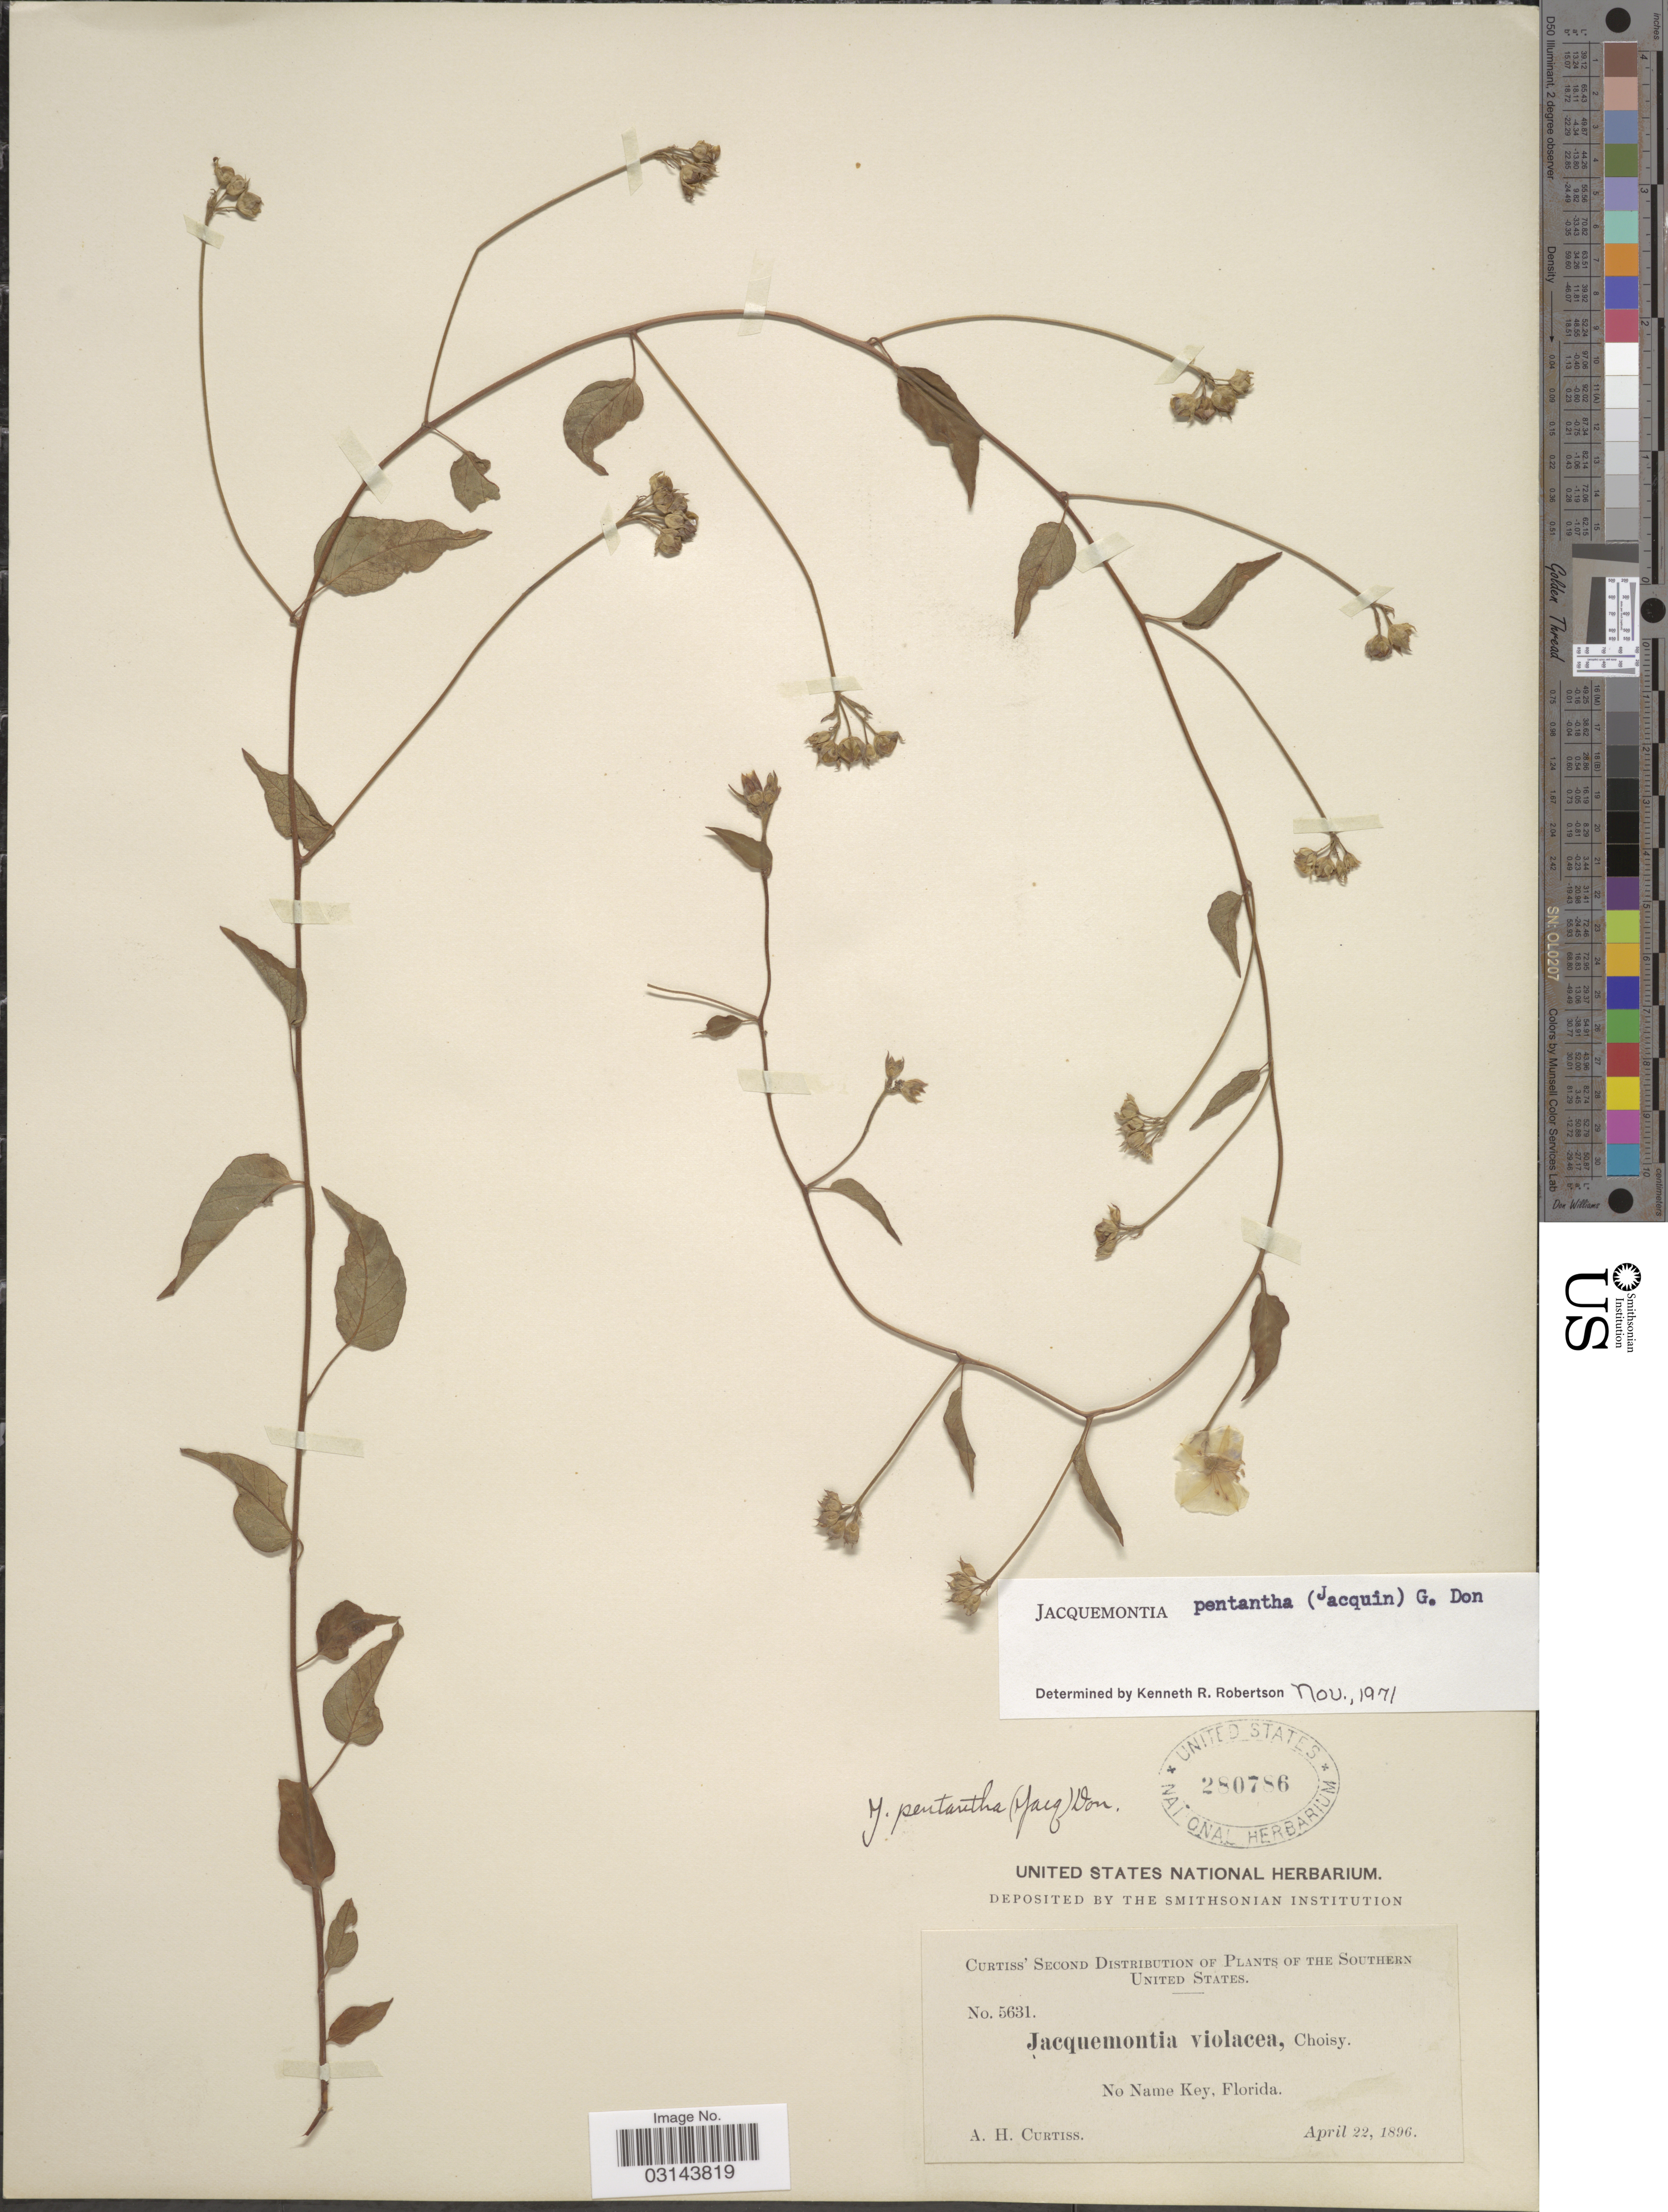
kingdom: Plantae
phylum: Tracheophyta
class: Magnoliopsida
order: Solanales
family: Convolvulaceae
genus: Jacquemontia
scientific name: Jacquemontia pentanthos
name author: (Jacq.) G. Don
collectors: A. H. Curtiss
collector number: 5631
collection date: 1896-04-22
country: United States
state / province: Florida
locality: The Southern United States. No Name Key.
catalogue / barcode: US 280786